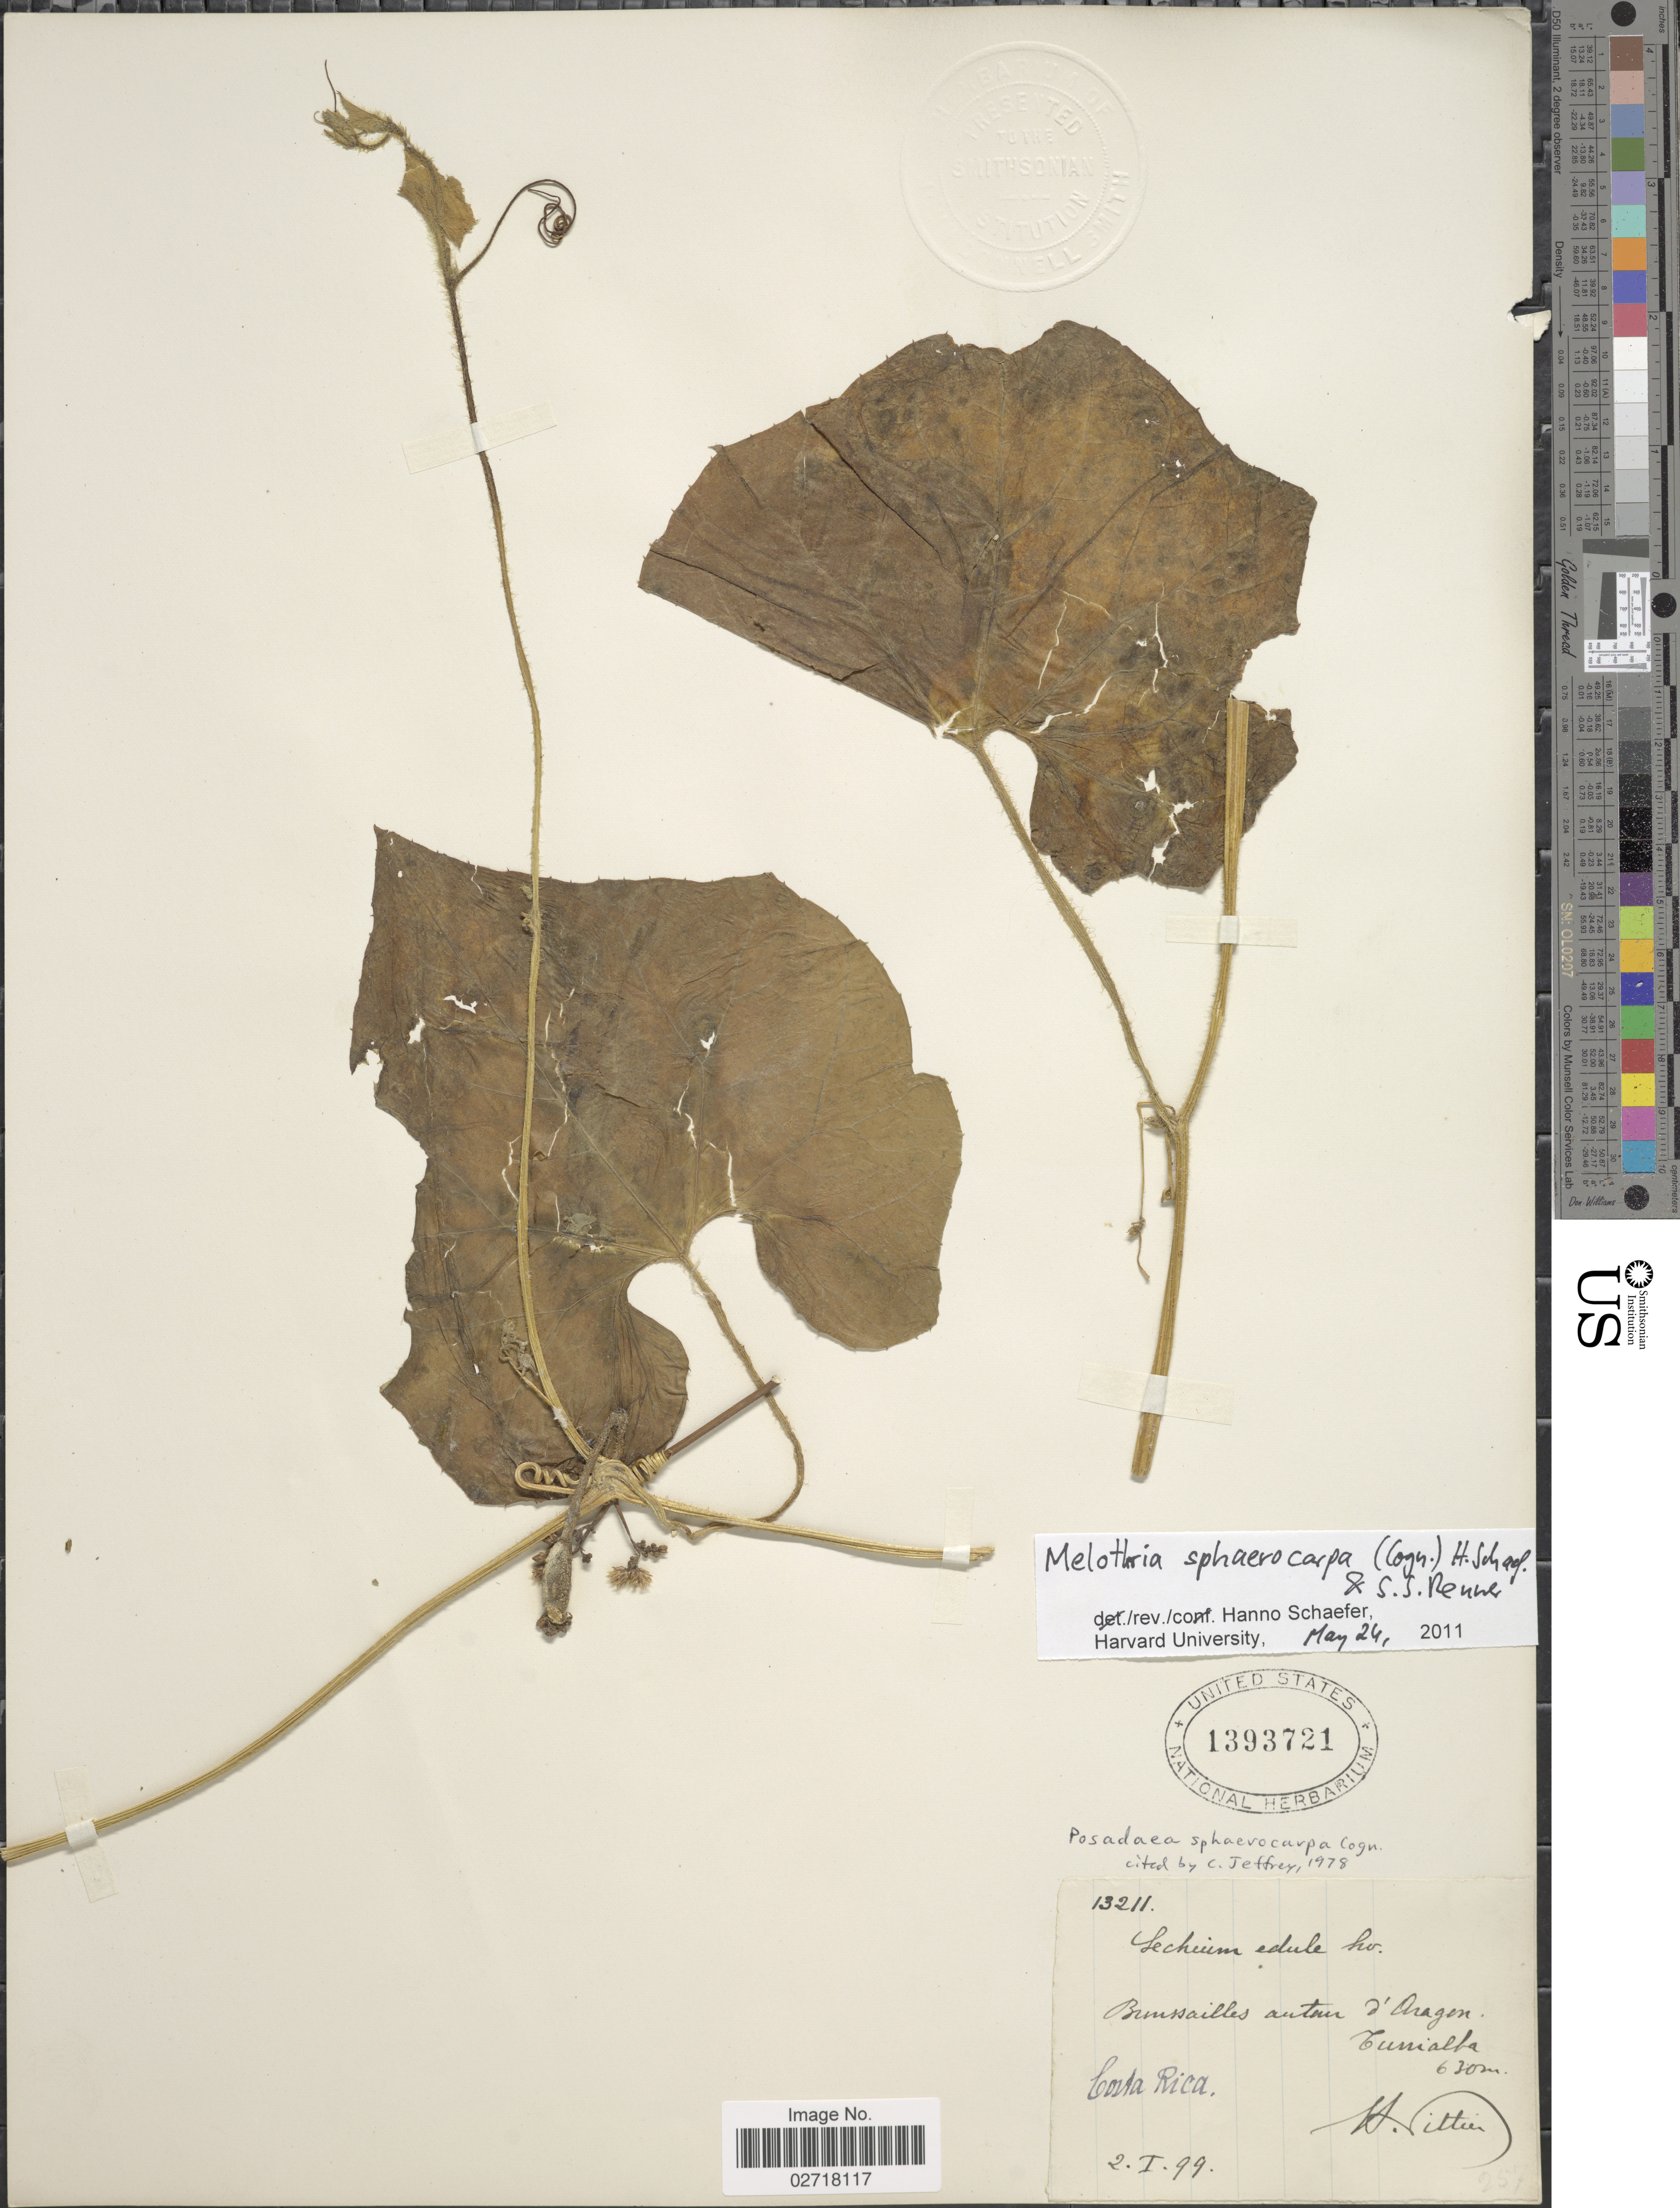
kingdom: Plantae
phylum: Tracheophyta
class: Magnoliopsida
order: Cucurbitales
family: Cucurbitaceae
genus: Melothria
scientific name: Melothria sphaerocarpa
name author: (Cogn.) H. Schaef. & S.S. Renner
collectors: H. F. Pittier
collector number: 13211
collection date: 1899-01-02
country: Costa Rica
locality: Brussailles antes d'Aragon Turrialba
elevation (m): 630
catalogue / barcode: US 1393721